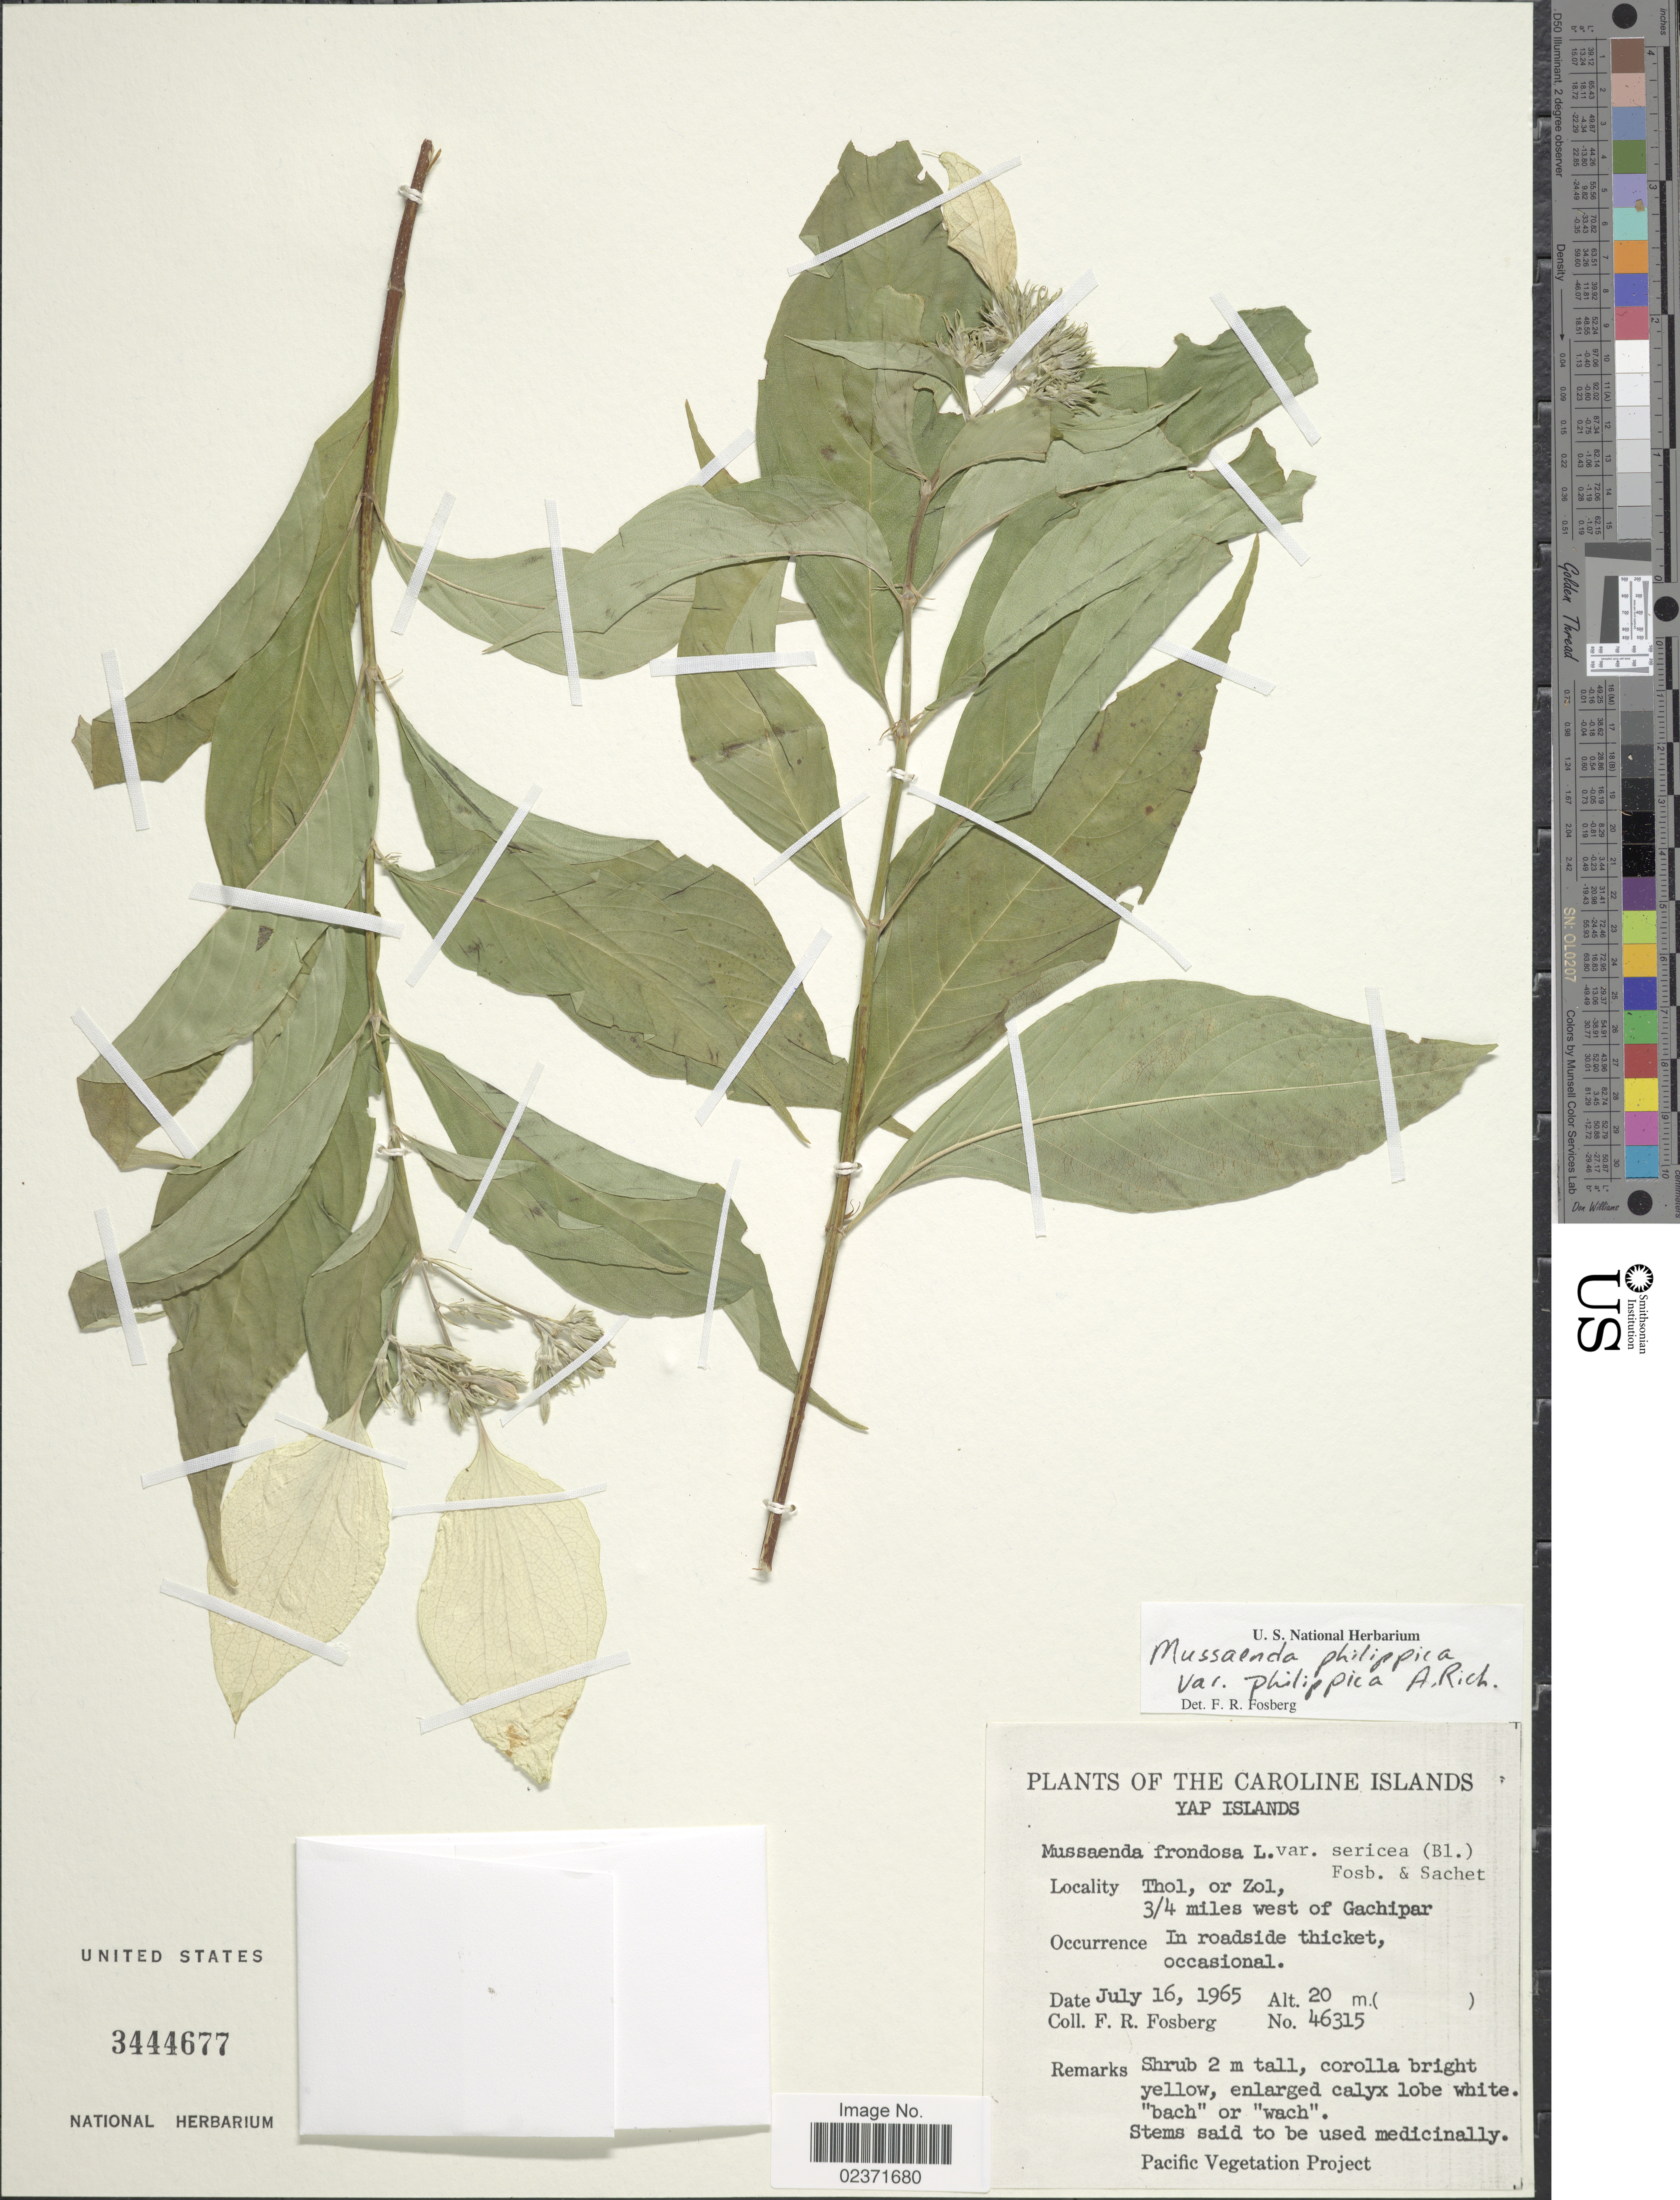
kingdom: Plantae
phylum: Tracheophyta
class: Magnoliopsida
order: Gentianales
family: Rubiaceae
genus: Mussaenda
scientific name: Mussaenda philippica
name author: A. Rich.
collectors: F. R. Fosberg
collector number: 46315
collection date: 1965-07-16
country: Micronesia, Federated States of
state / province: Yap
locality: The Caroline Islands. Yap Islands. Thol, or Zol, 3/4 miles west of Gachipar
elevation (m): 20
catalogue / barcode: US 3444677